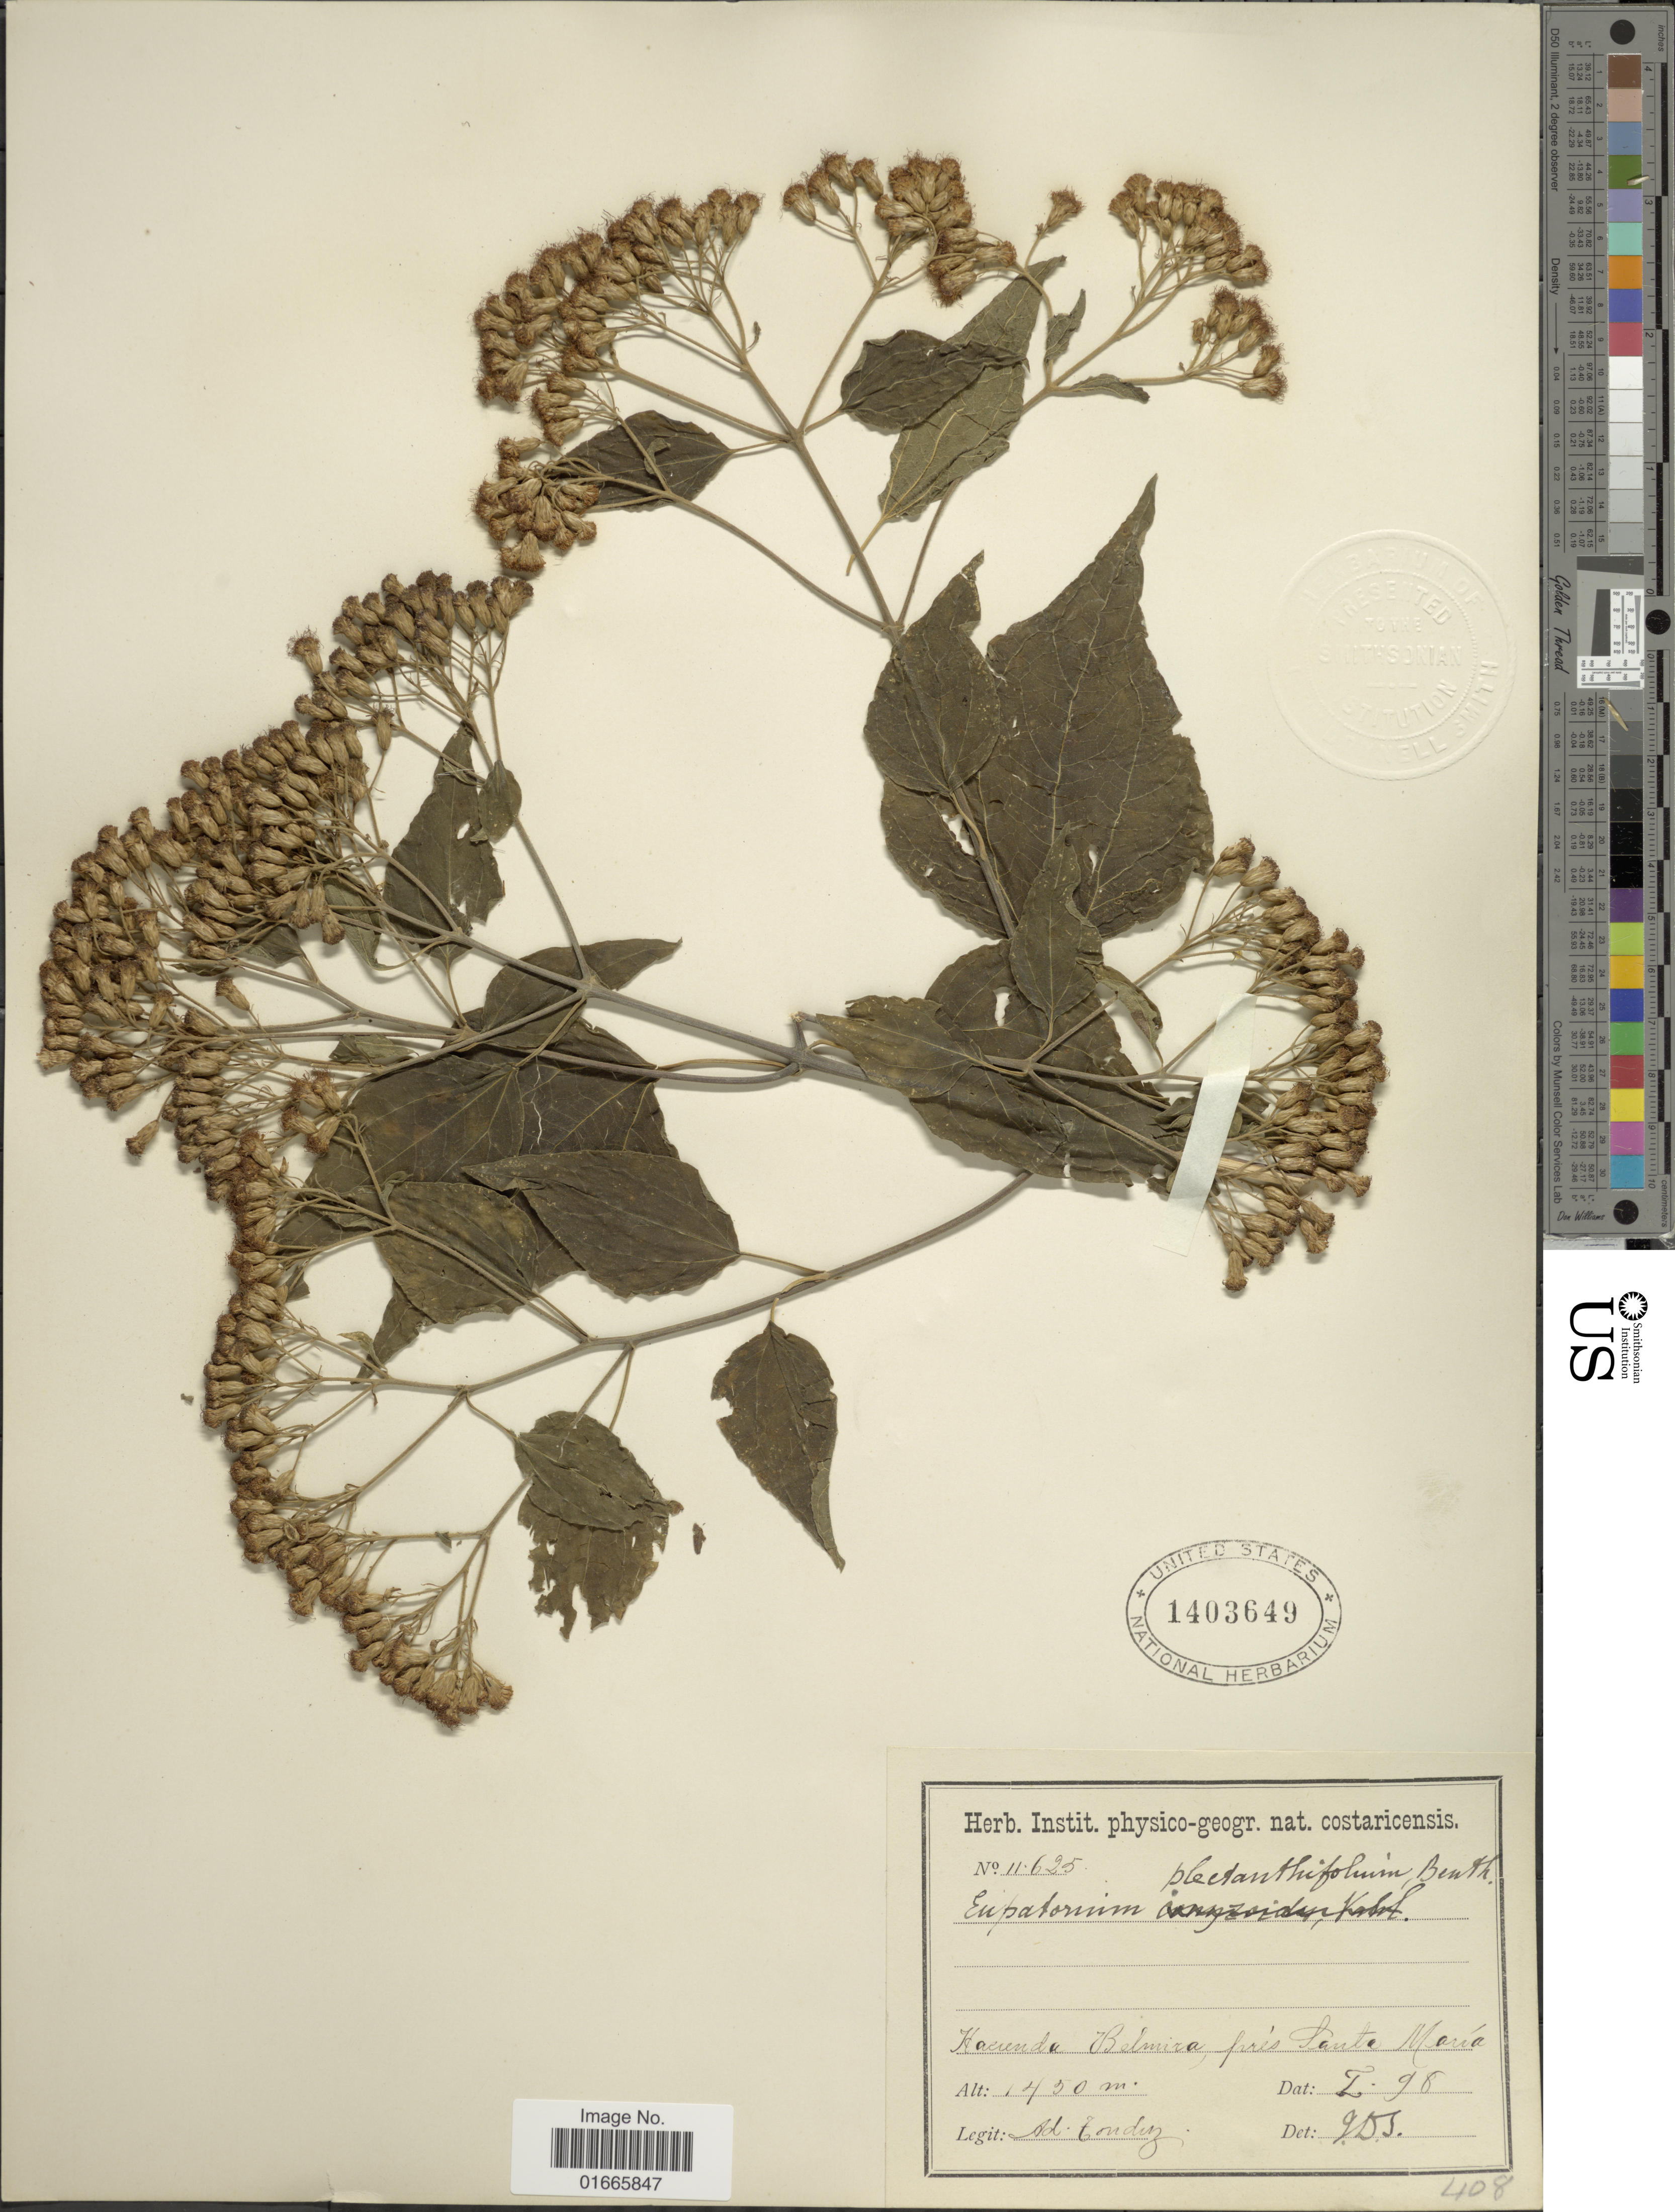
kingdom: Plantae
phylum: Tracheophyta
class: Magnoliopsida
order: Asterales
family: Asteraceae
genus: Chromolaena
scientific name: Chromolaena collina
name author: (DC.) R.M. King & H. Rob.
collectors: A. Tonduz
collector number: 11625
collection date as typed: Transcribed d/m/y: /1/98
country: Costa Rica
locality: Costaricenses, Hacienda Belmira, pres Santa Maria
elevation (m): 1450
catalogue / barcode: US 1403649